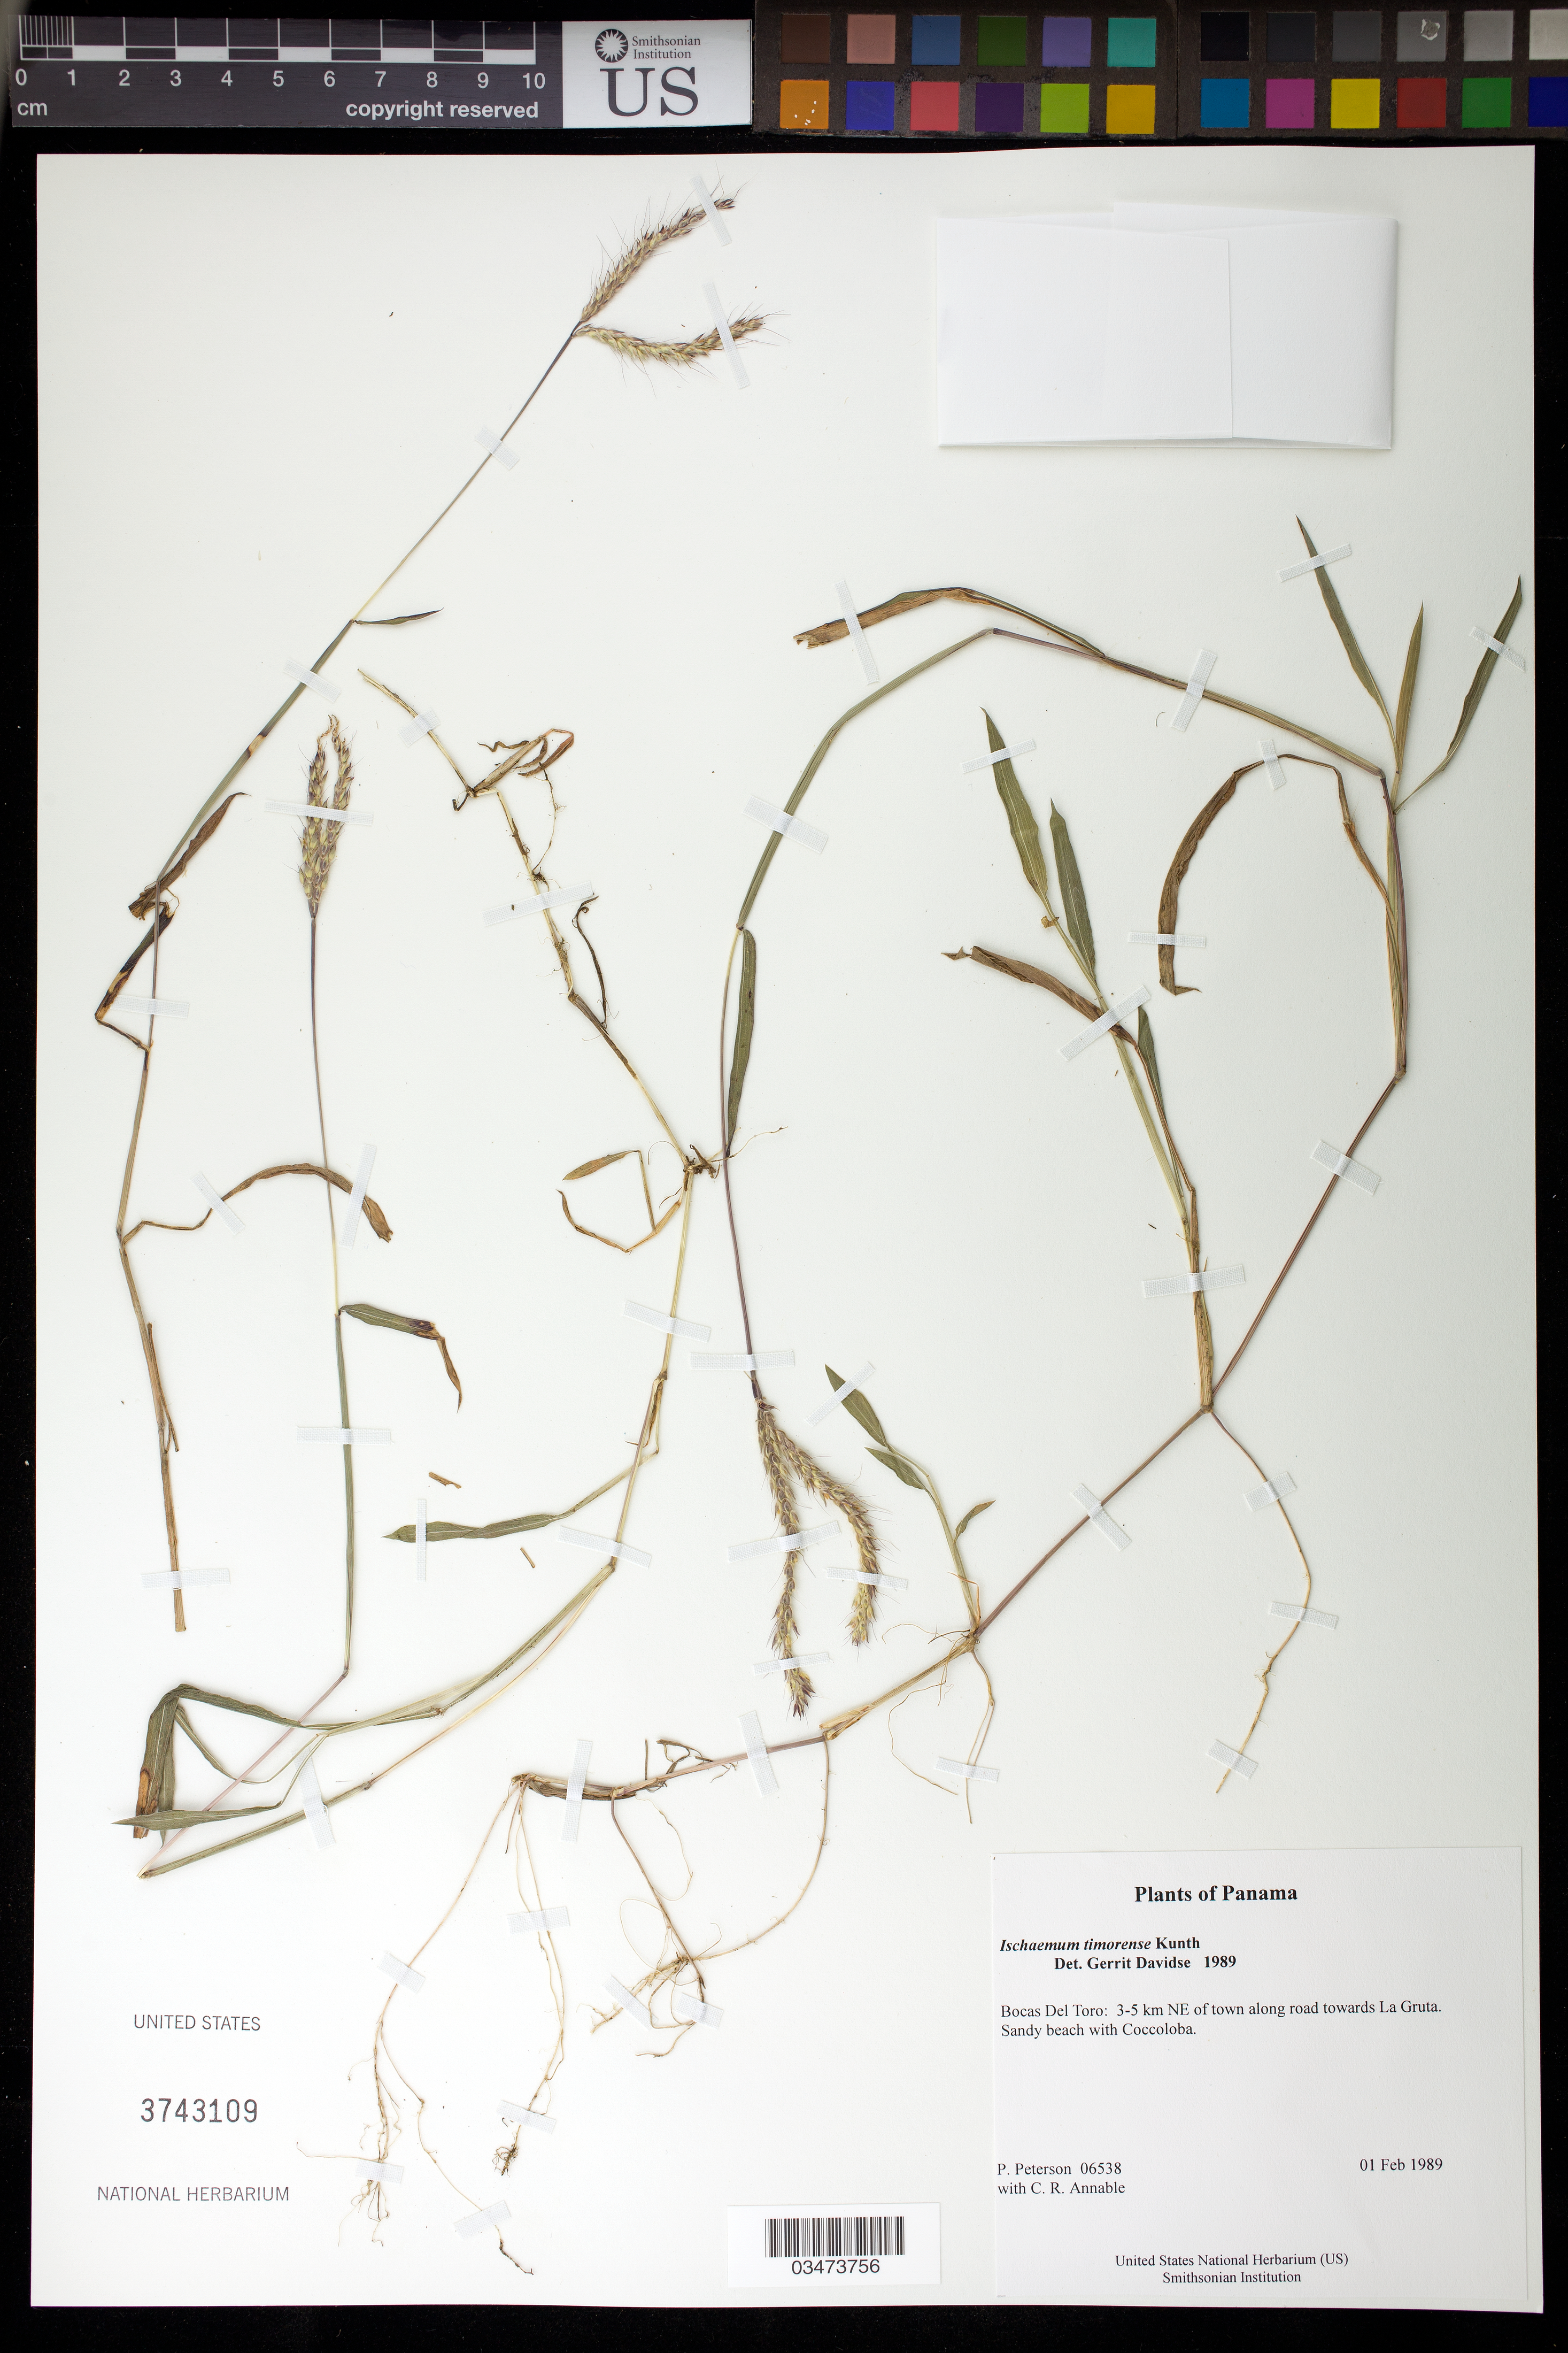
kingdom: Plantae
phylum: Tracheophyta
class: Liliopsida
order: Poales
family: Poaceae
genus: Ischaemum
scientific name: Ischaemum timorense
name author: Kunth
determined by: Davidse, Gerrit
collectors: P. M. Peterson & C. R. Annable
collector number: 06538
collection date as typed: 01 Feb 1989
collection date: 1989-02-01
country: Panama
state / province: Bocas del Toro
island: Colón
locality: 3-5 km NE of town along road towards La Gruta.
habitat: Sandy beach with Coccoloba.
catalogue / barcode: US 3743109